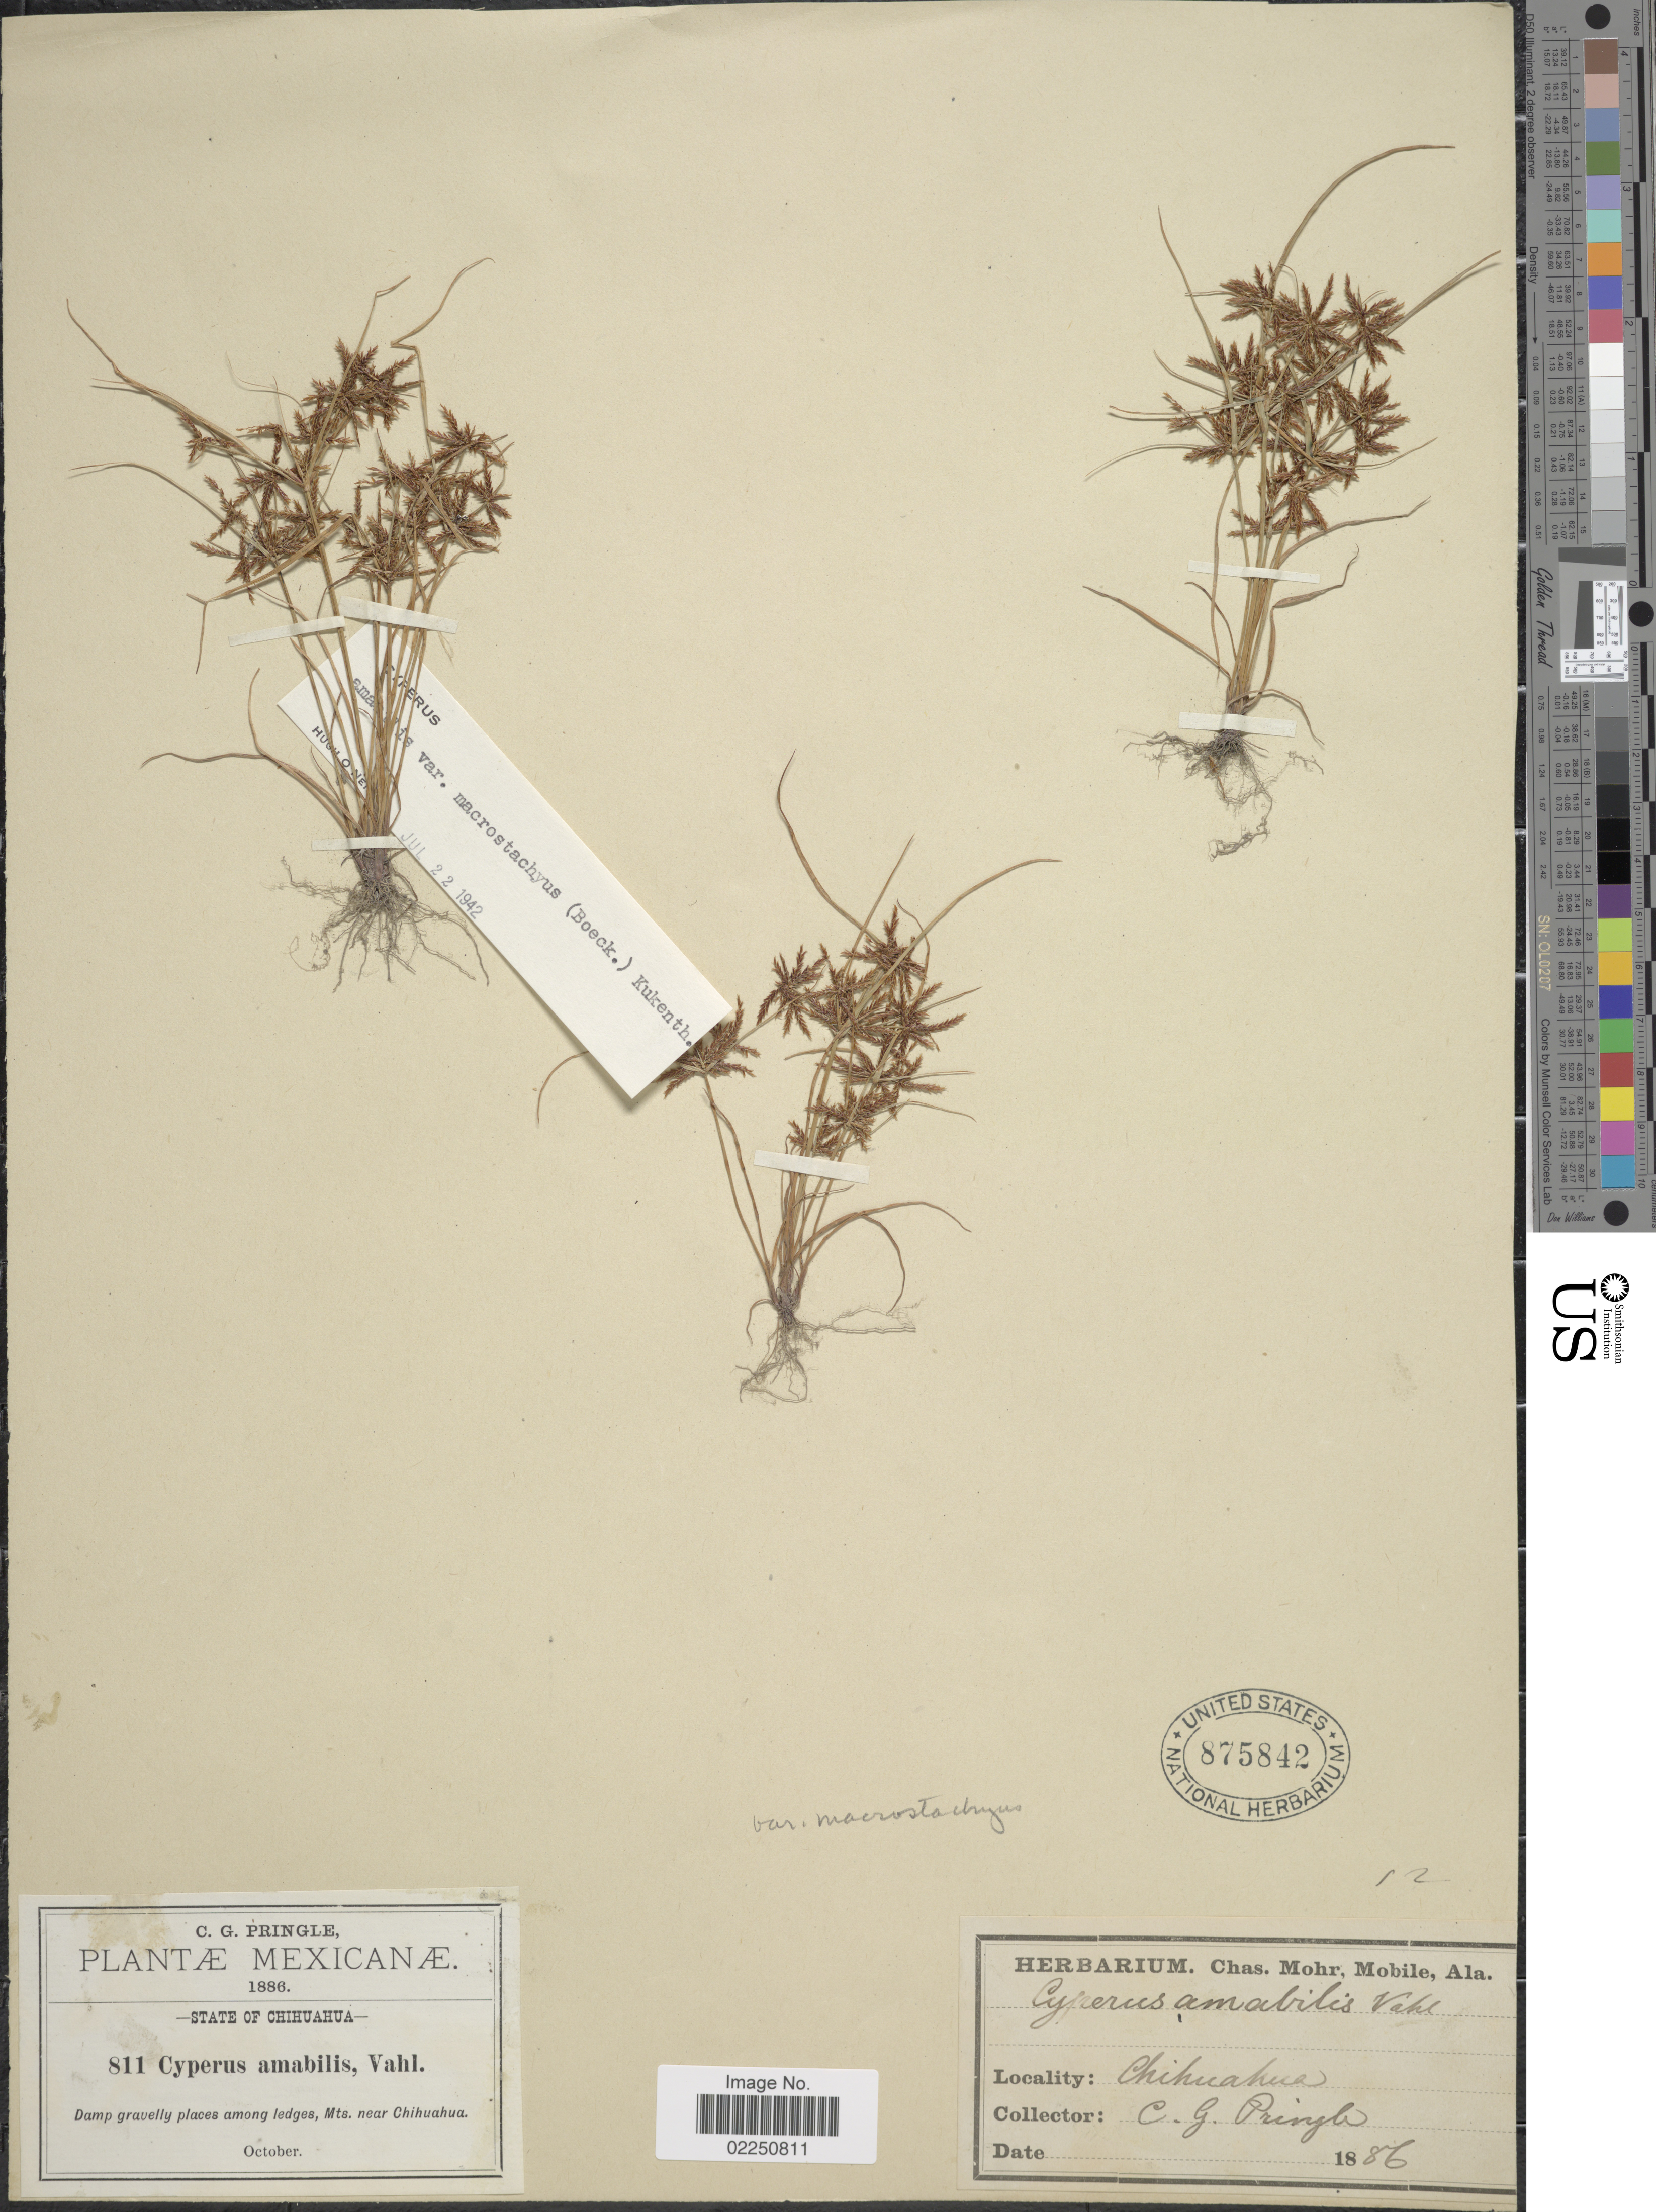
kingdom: Plantae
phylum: Tracheophyta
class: Liliopsida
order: Poales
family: Cyperaceae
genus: Cyperus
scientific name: Cyperus amabilis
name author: Vahl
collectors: C. G. Pringle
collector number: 811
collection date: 1886-10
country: Mexico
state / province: Chihuahua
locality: Mts. near Chihuahua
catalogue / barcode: US 875842